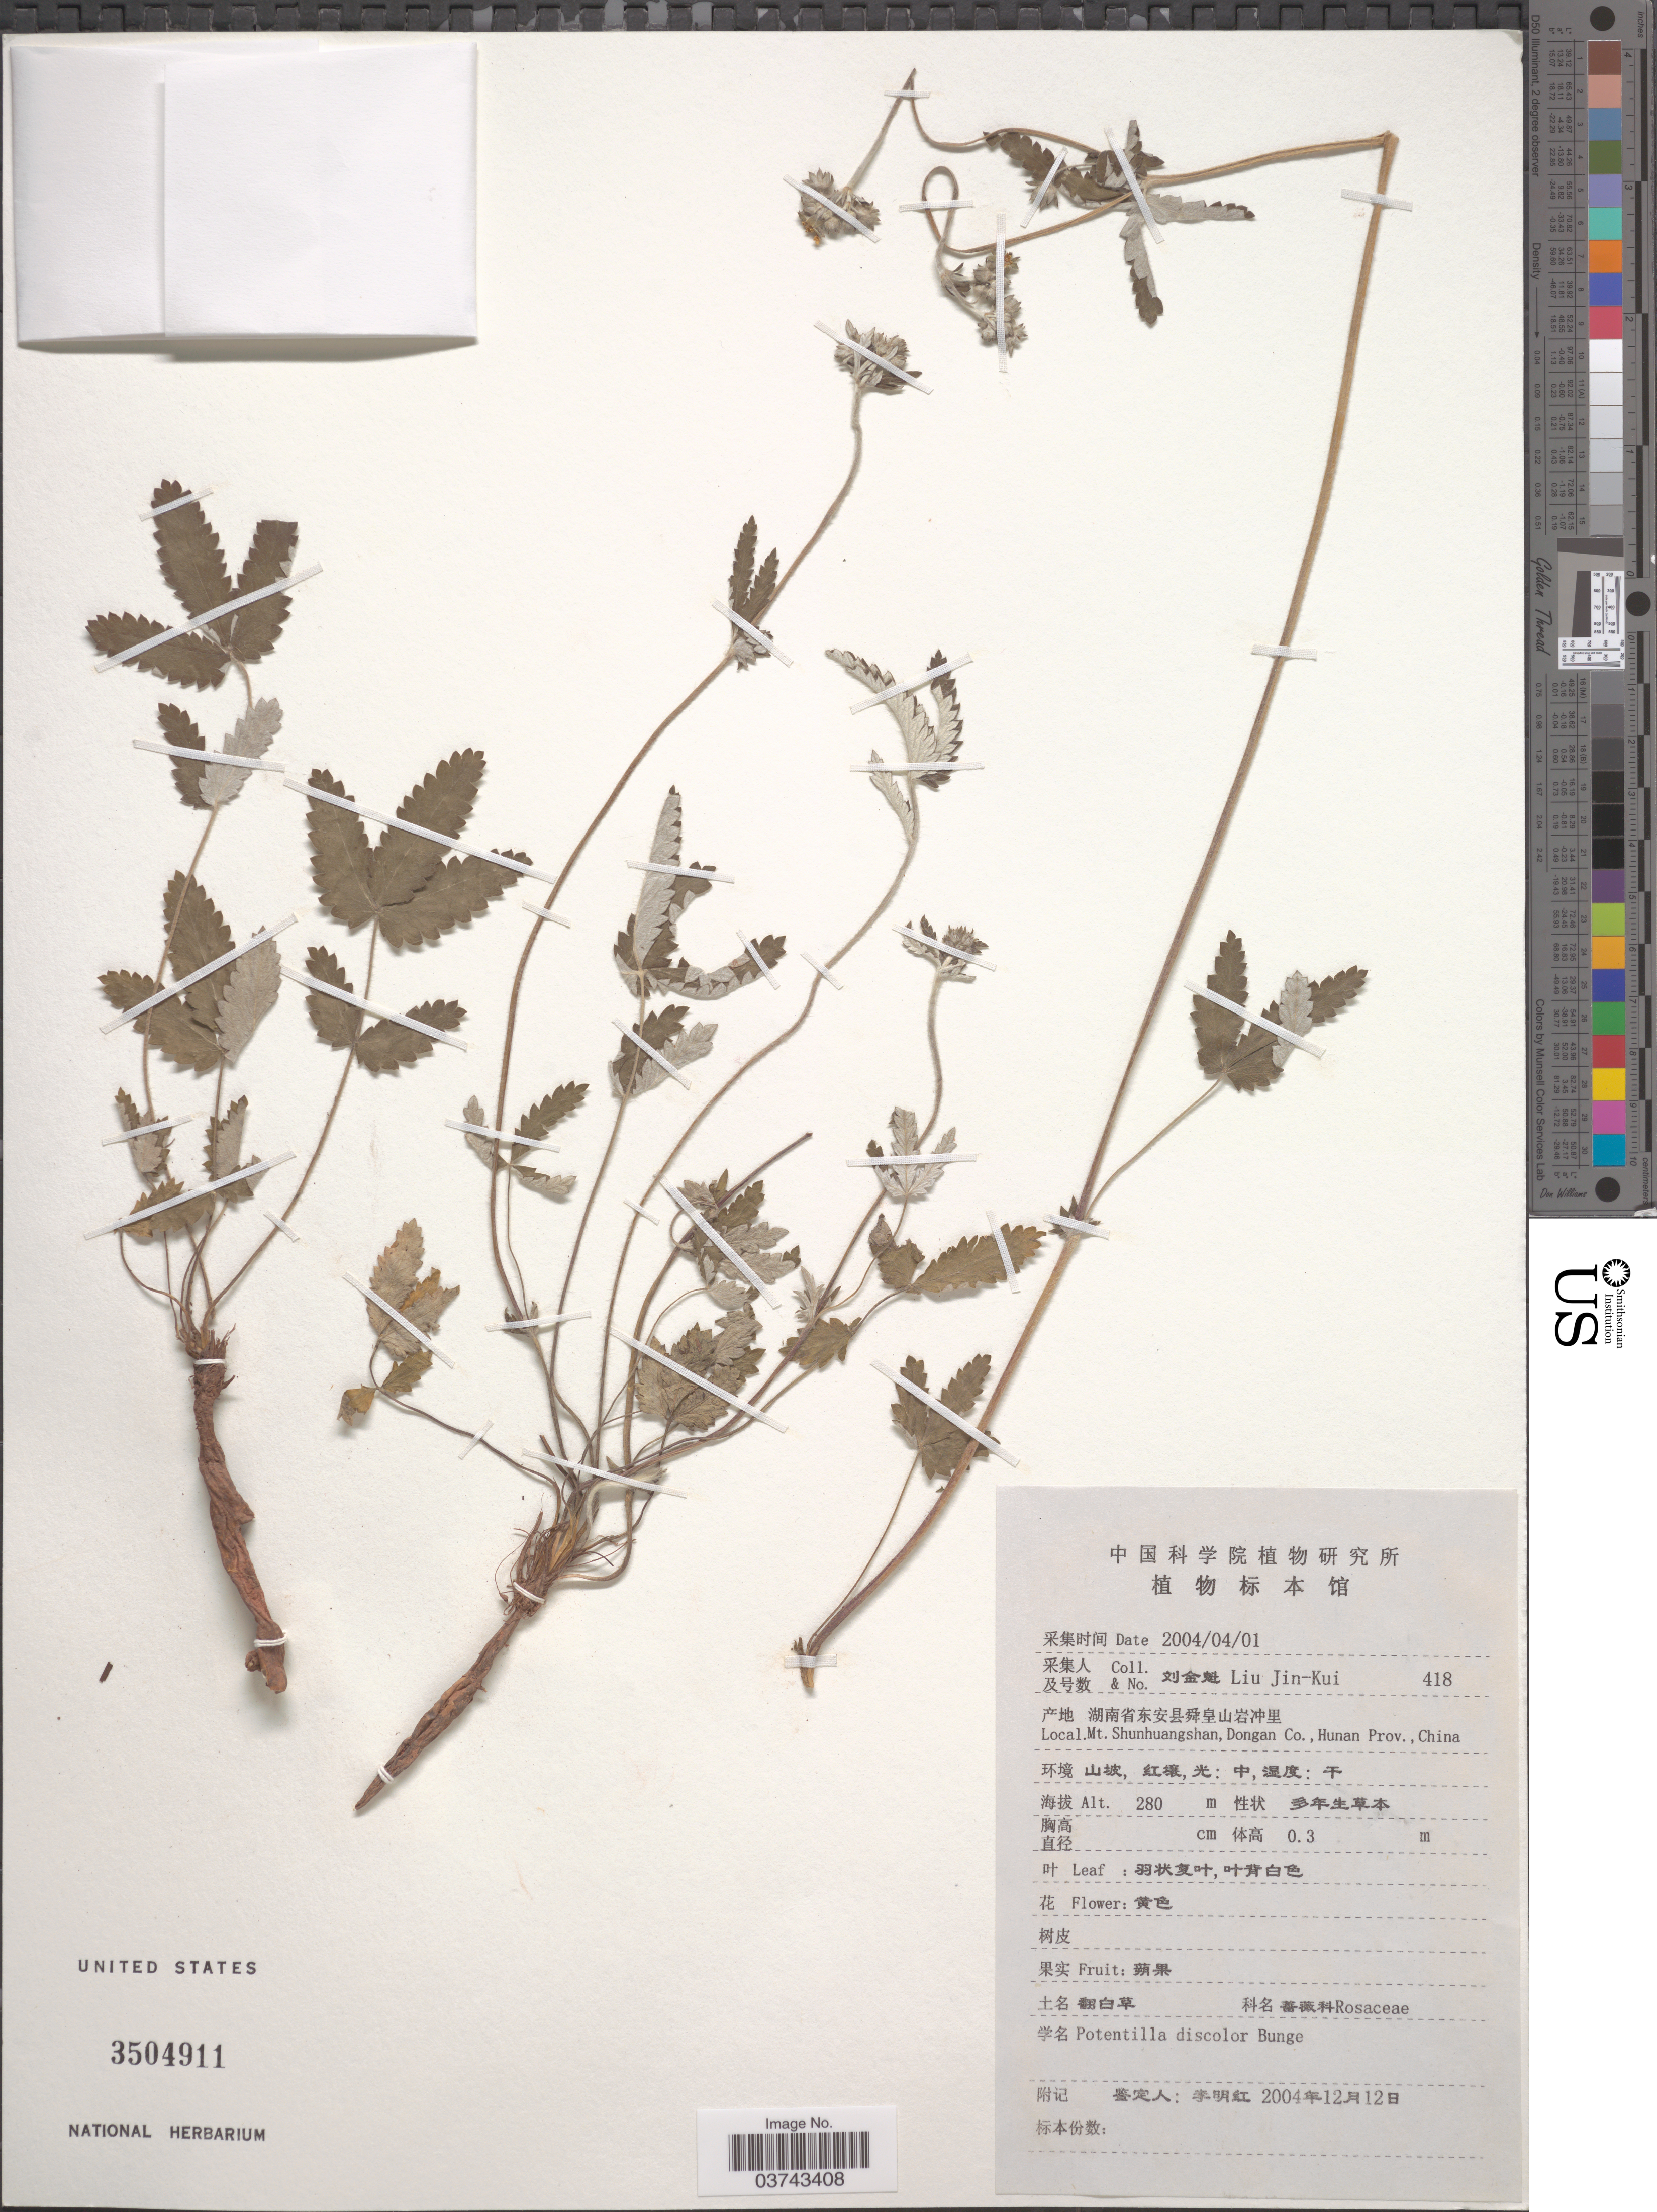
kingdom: Plantae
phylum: Tracheophyta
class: Magnoliopsida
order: Rosales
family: Rosaceae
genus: Potentilla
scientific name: Potentilla discolor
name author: Bunge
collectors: Liu Jin-Kui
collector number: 418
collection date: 2004-04-01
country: China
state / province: Hunan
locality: Mt. Shunhuangshan, Dongan Co.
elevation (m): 280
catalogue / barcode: US 3504911